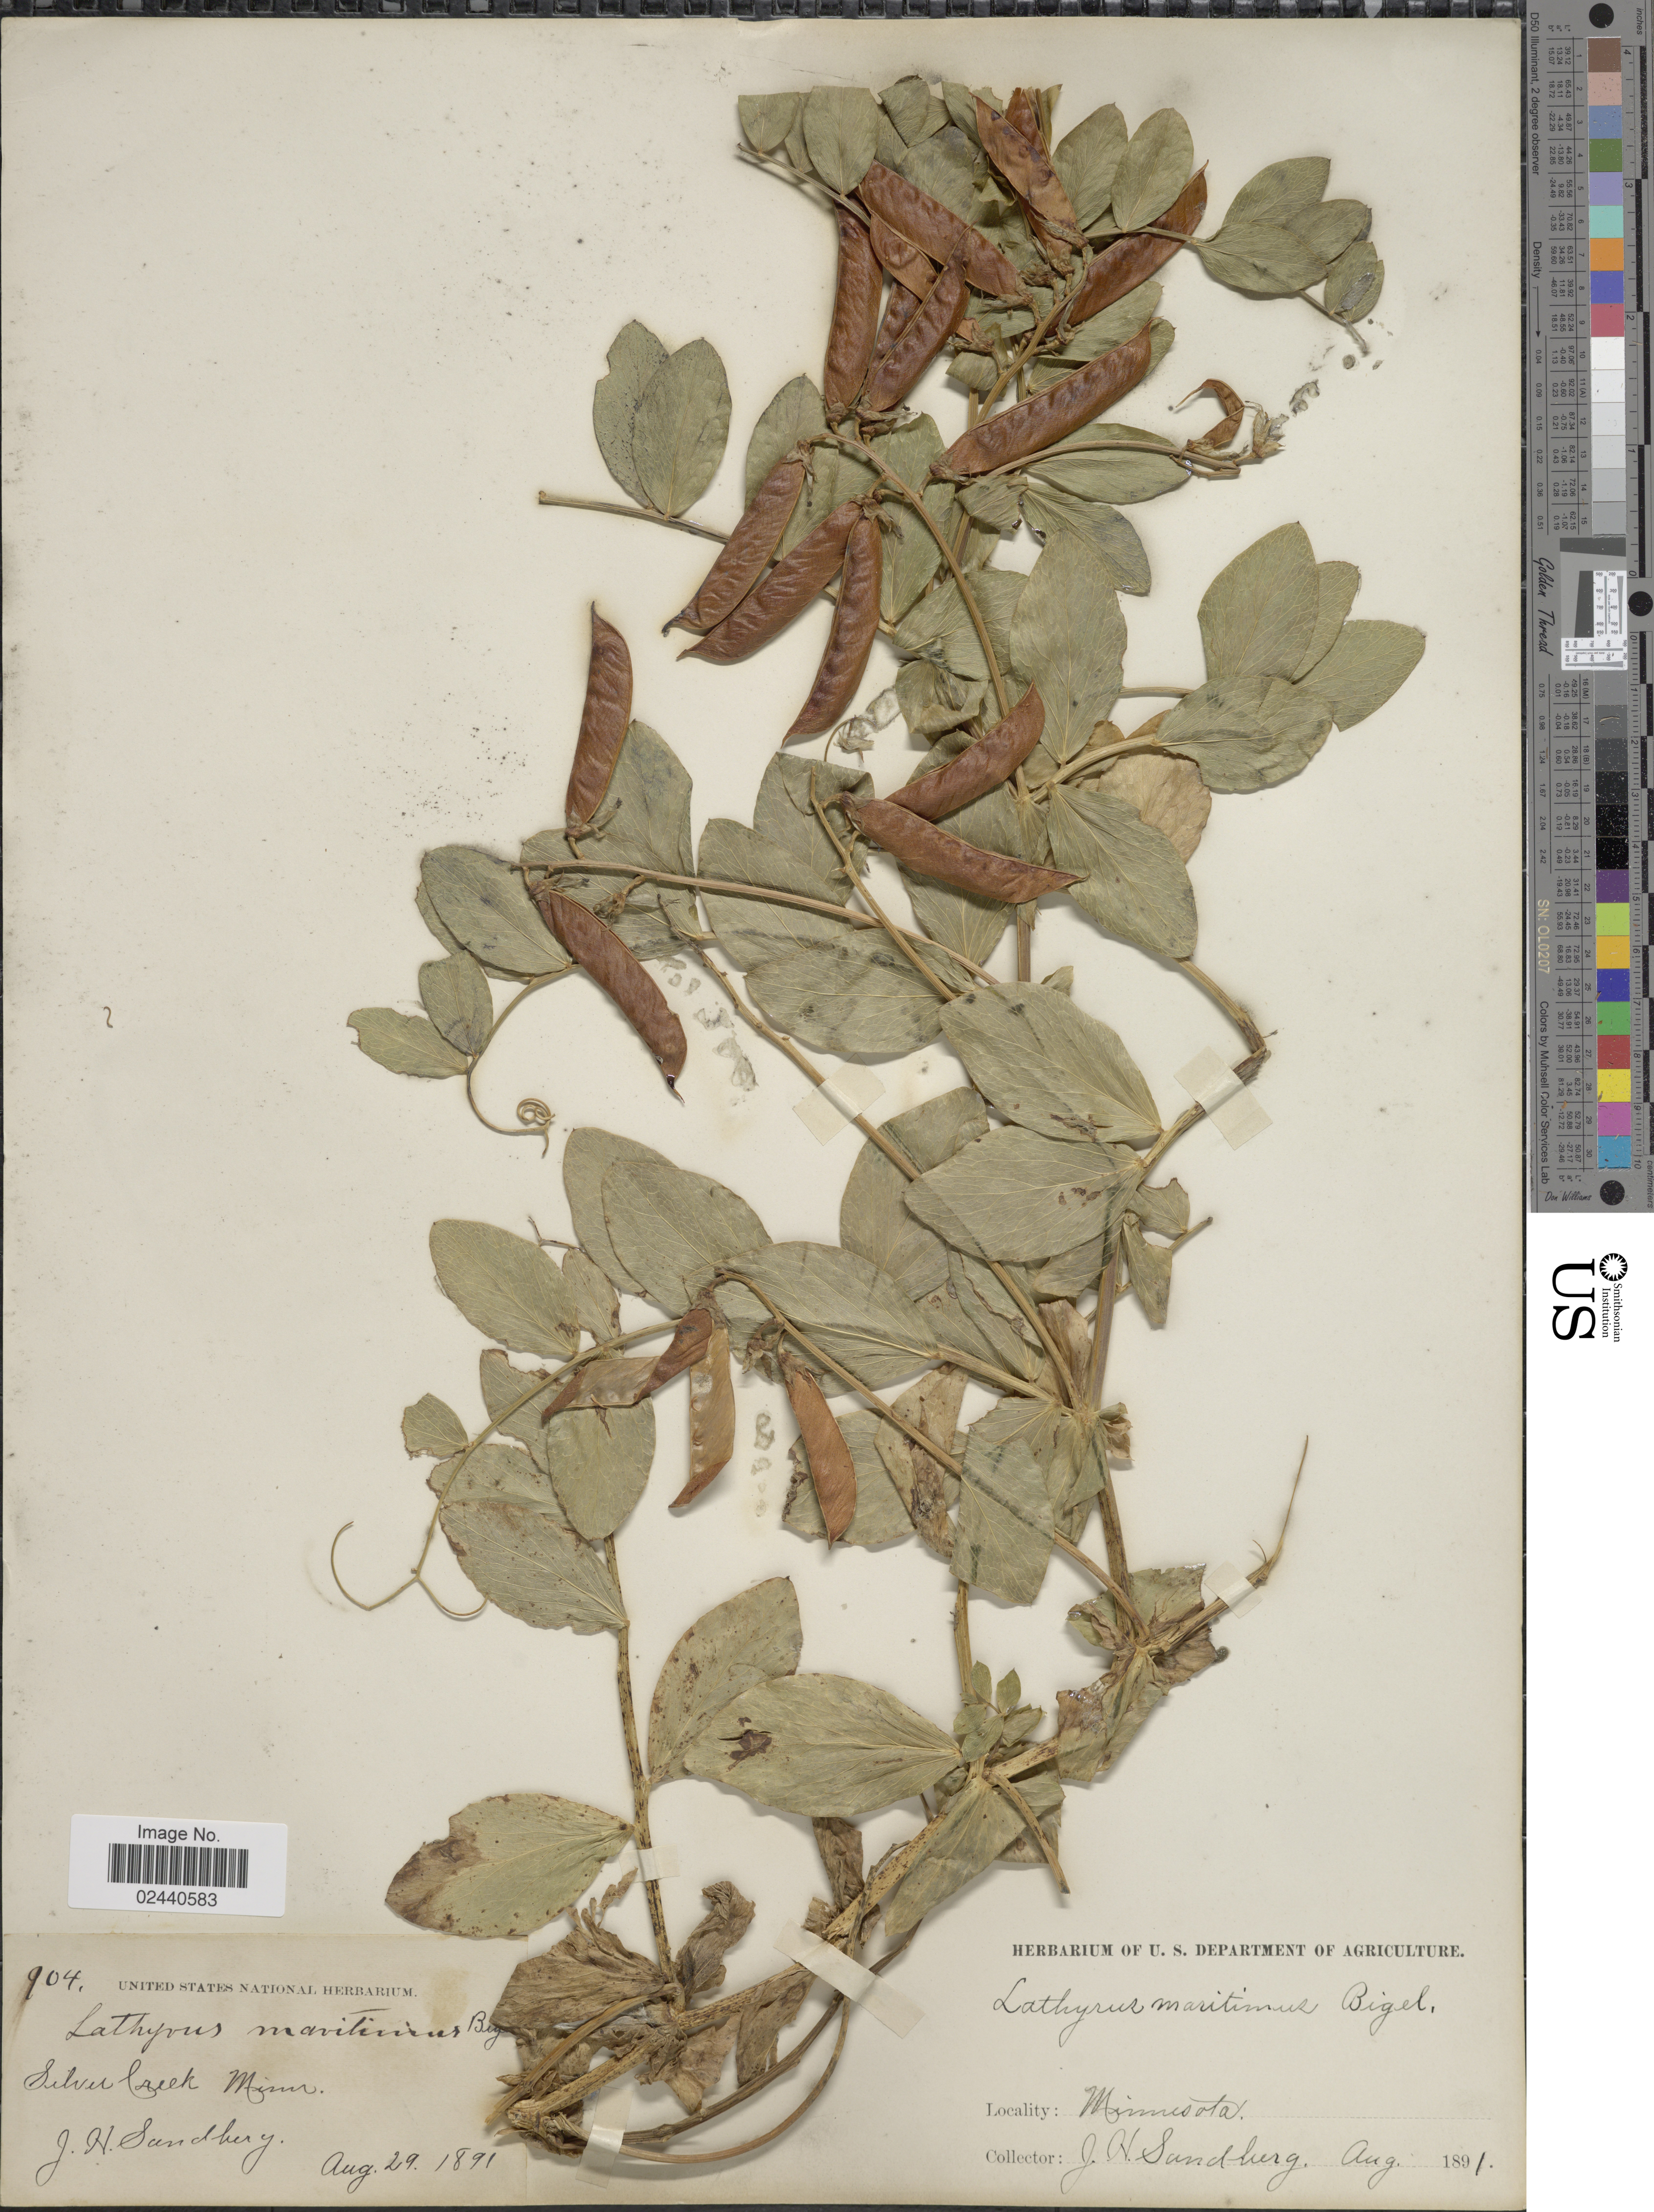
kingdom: Plantae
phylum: Tracheophyta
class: Magnoliopsida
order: Fabales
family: Fabaceae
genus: Lathyrus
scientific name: Lathyrus japonicus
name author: Willd.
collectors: J. H. Sandberg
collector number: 904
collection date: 1891-08-29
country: United States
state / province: Minnesota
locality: Silver Creek, Minn.